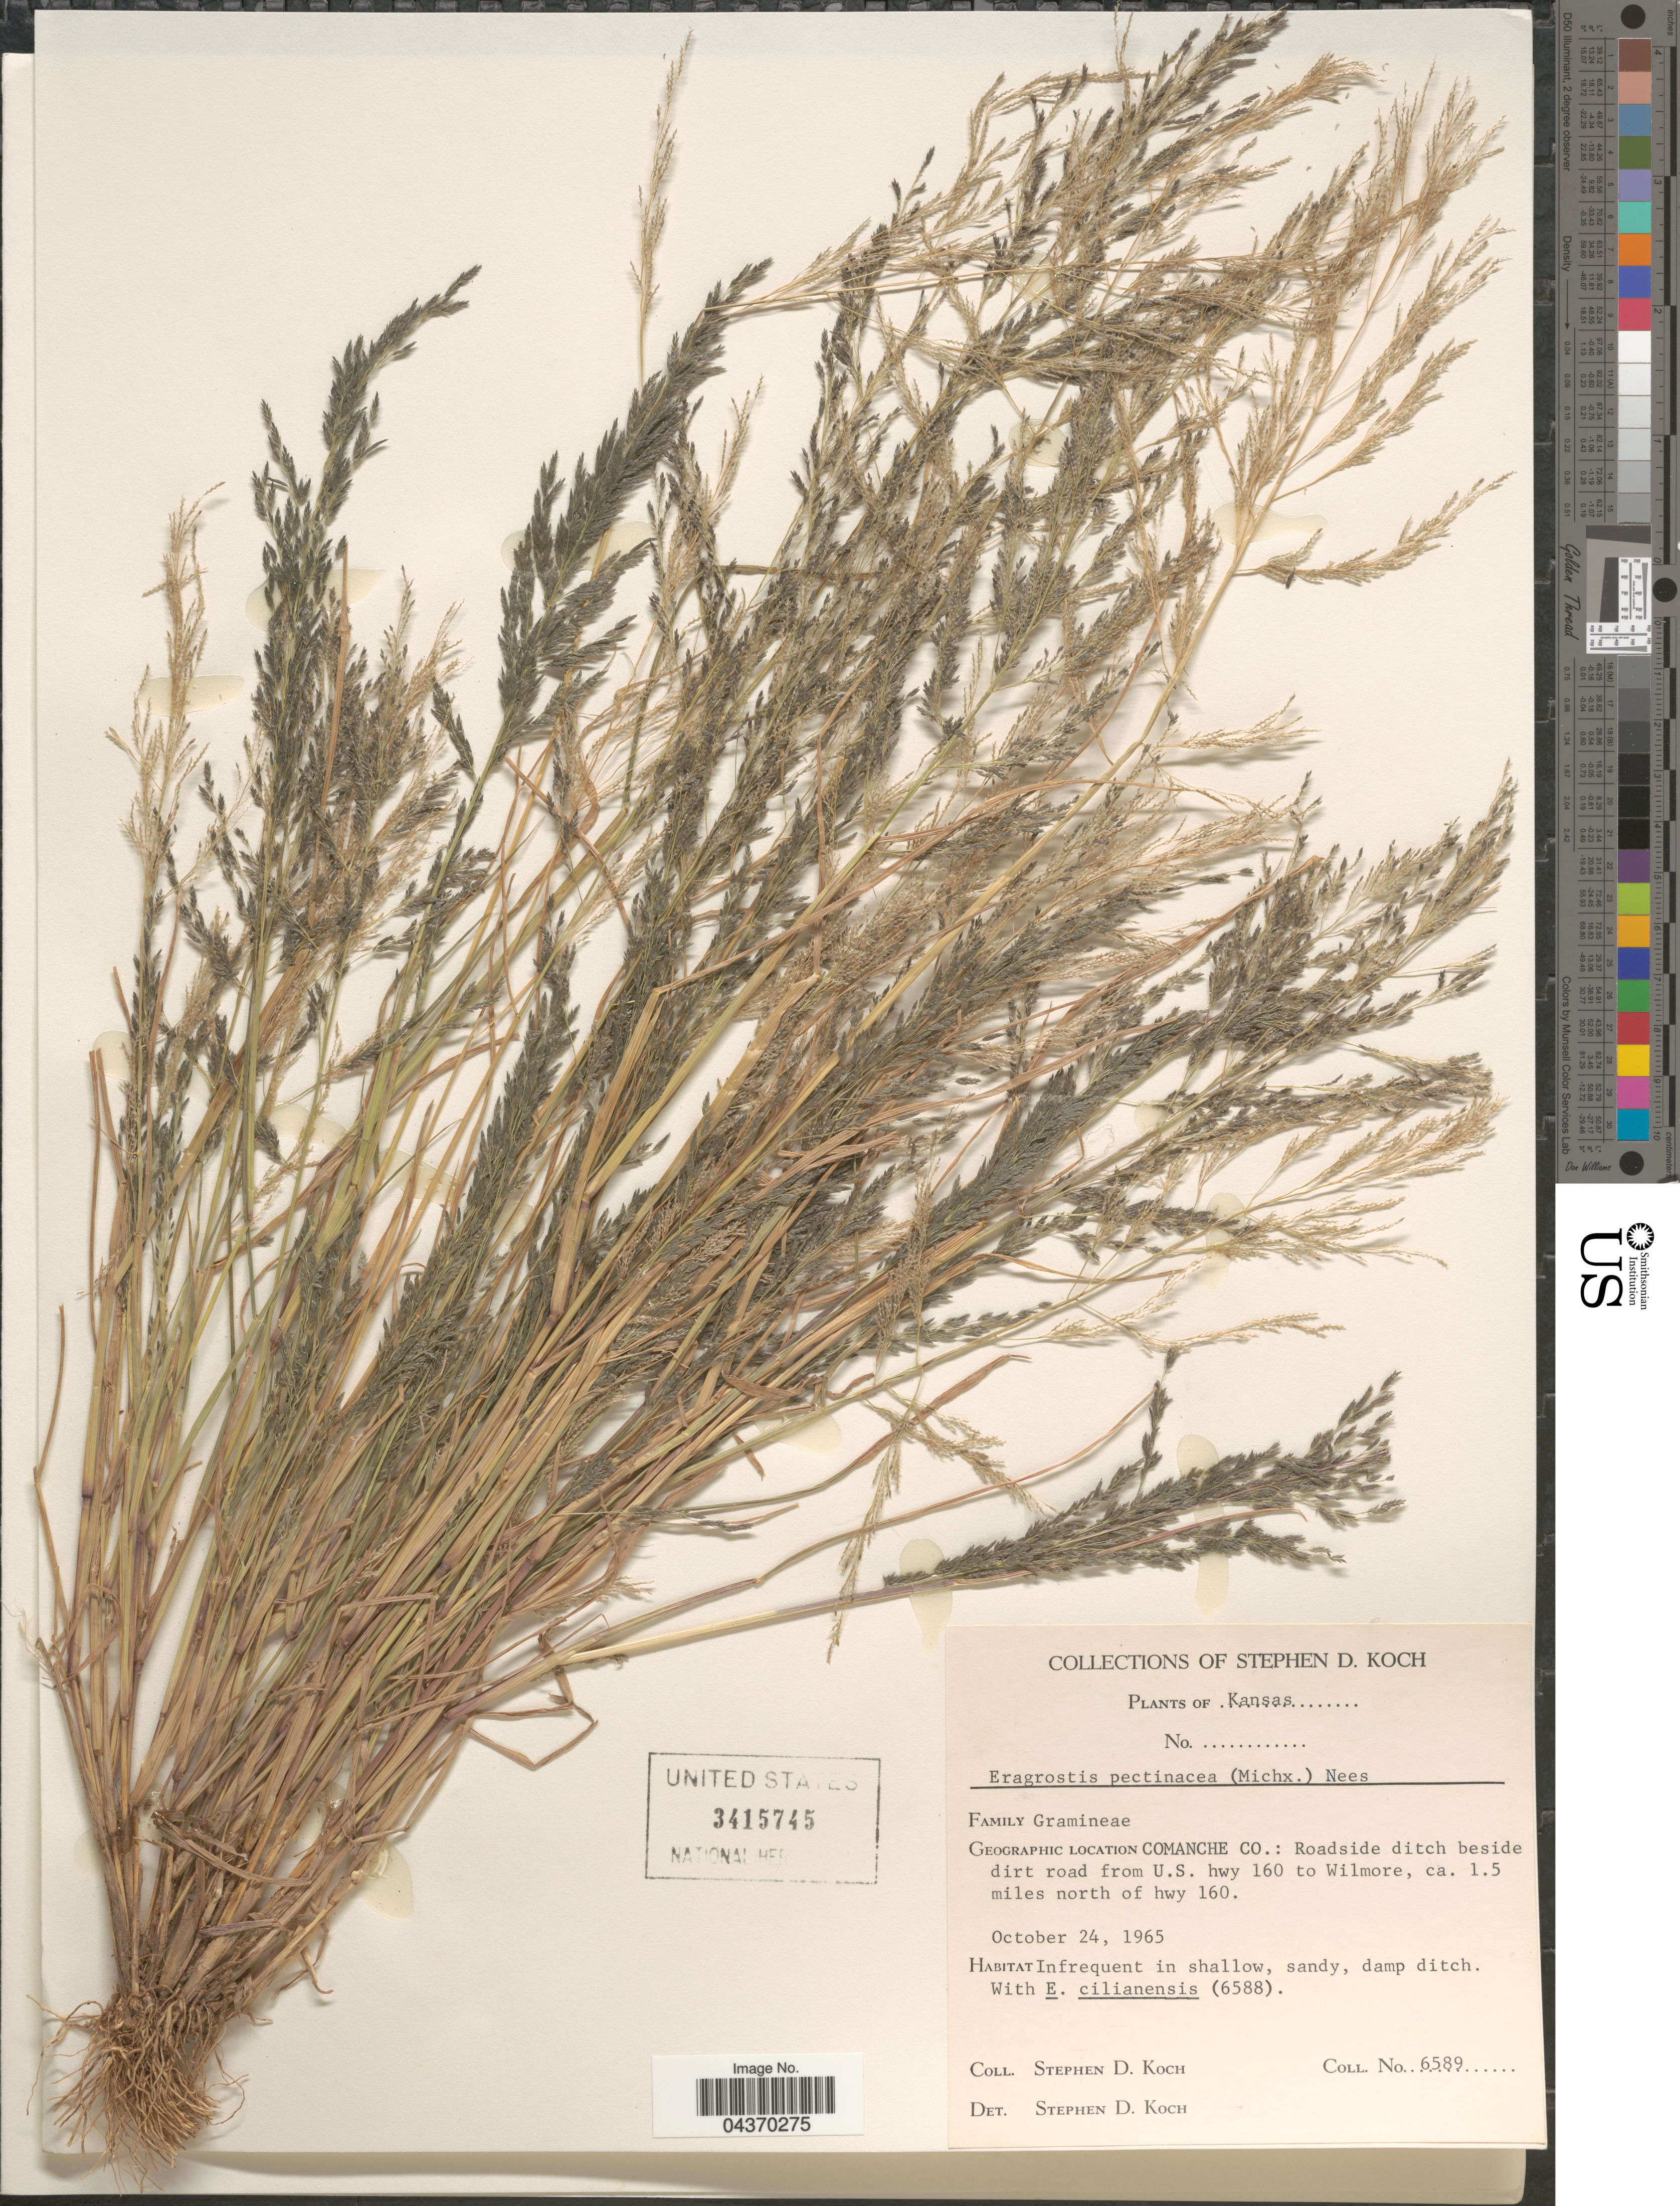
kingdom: Plantae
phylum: Tracheophyta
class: Liliopsida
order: Poales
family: Poaceae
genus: Eragrostis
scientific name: Eragrostis pectinacea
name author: (Michx.) Nees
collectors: S. D. Koch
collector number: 6589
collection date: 1965-10-24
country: United States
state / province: Kansas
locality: Comanche Co.: Roadside ditch beside dirt road from U.S. hwy 160 to Wilmore, ca. 1.5 miles north of hwy 160.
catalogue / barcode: US 3415745